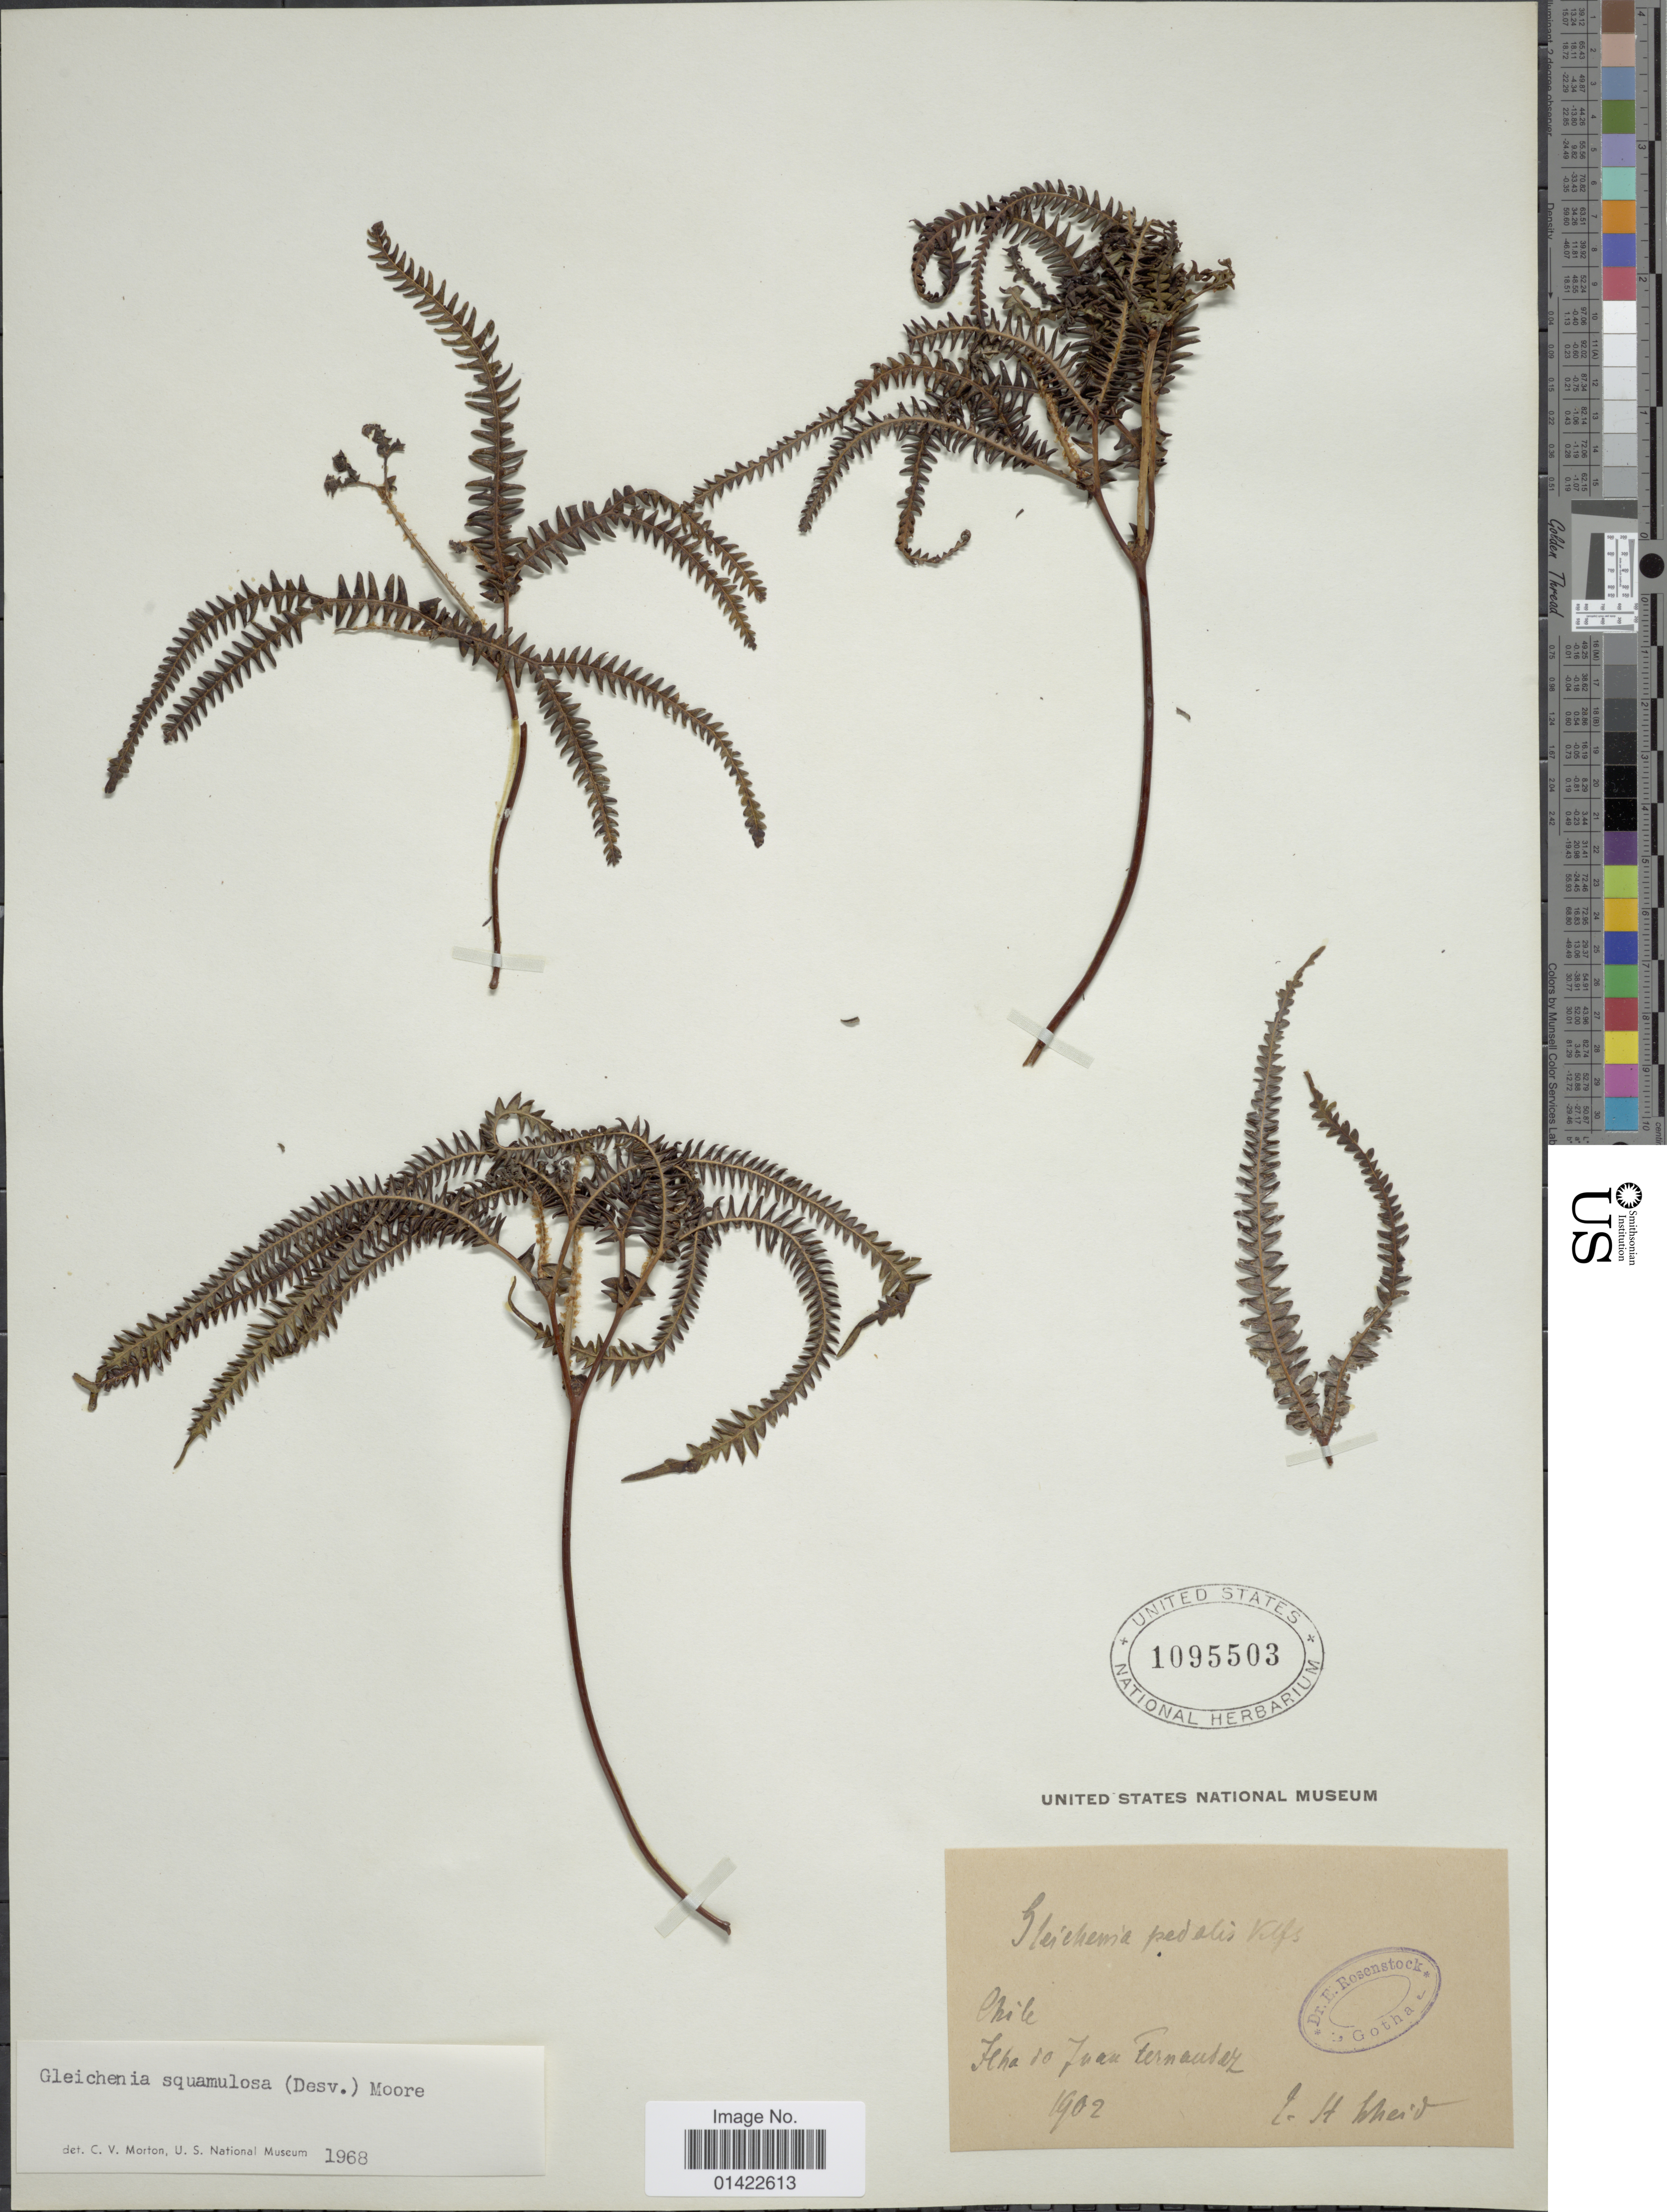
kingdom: Plantae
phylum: Tracheophyta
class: Polypodiopsida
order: Gleicheniales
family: Gleicheniaceae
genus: Sticherus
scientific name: Sticherus squamulosus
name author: (Desv.) Nakai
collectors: -. Scheid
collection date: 1902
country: Chile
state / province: Valparaíso (V)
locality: Ilha do Juan Fernández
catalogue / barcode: US 1095503